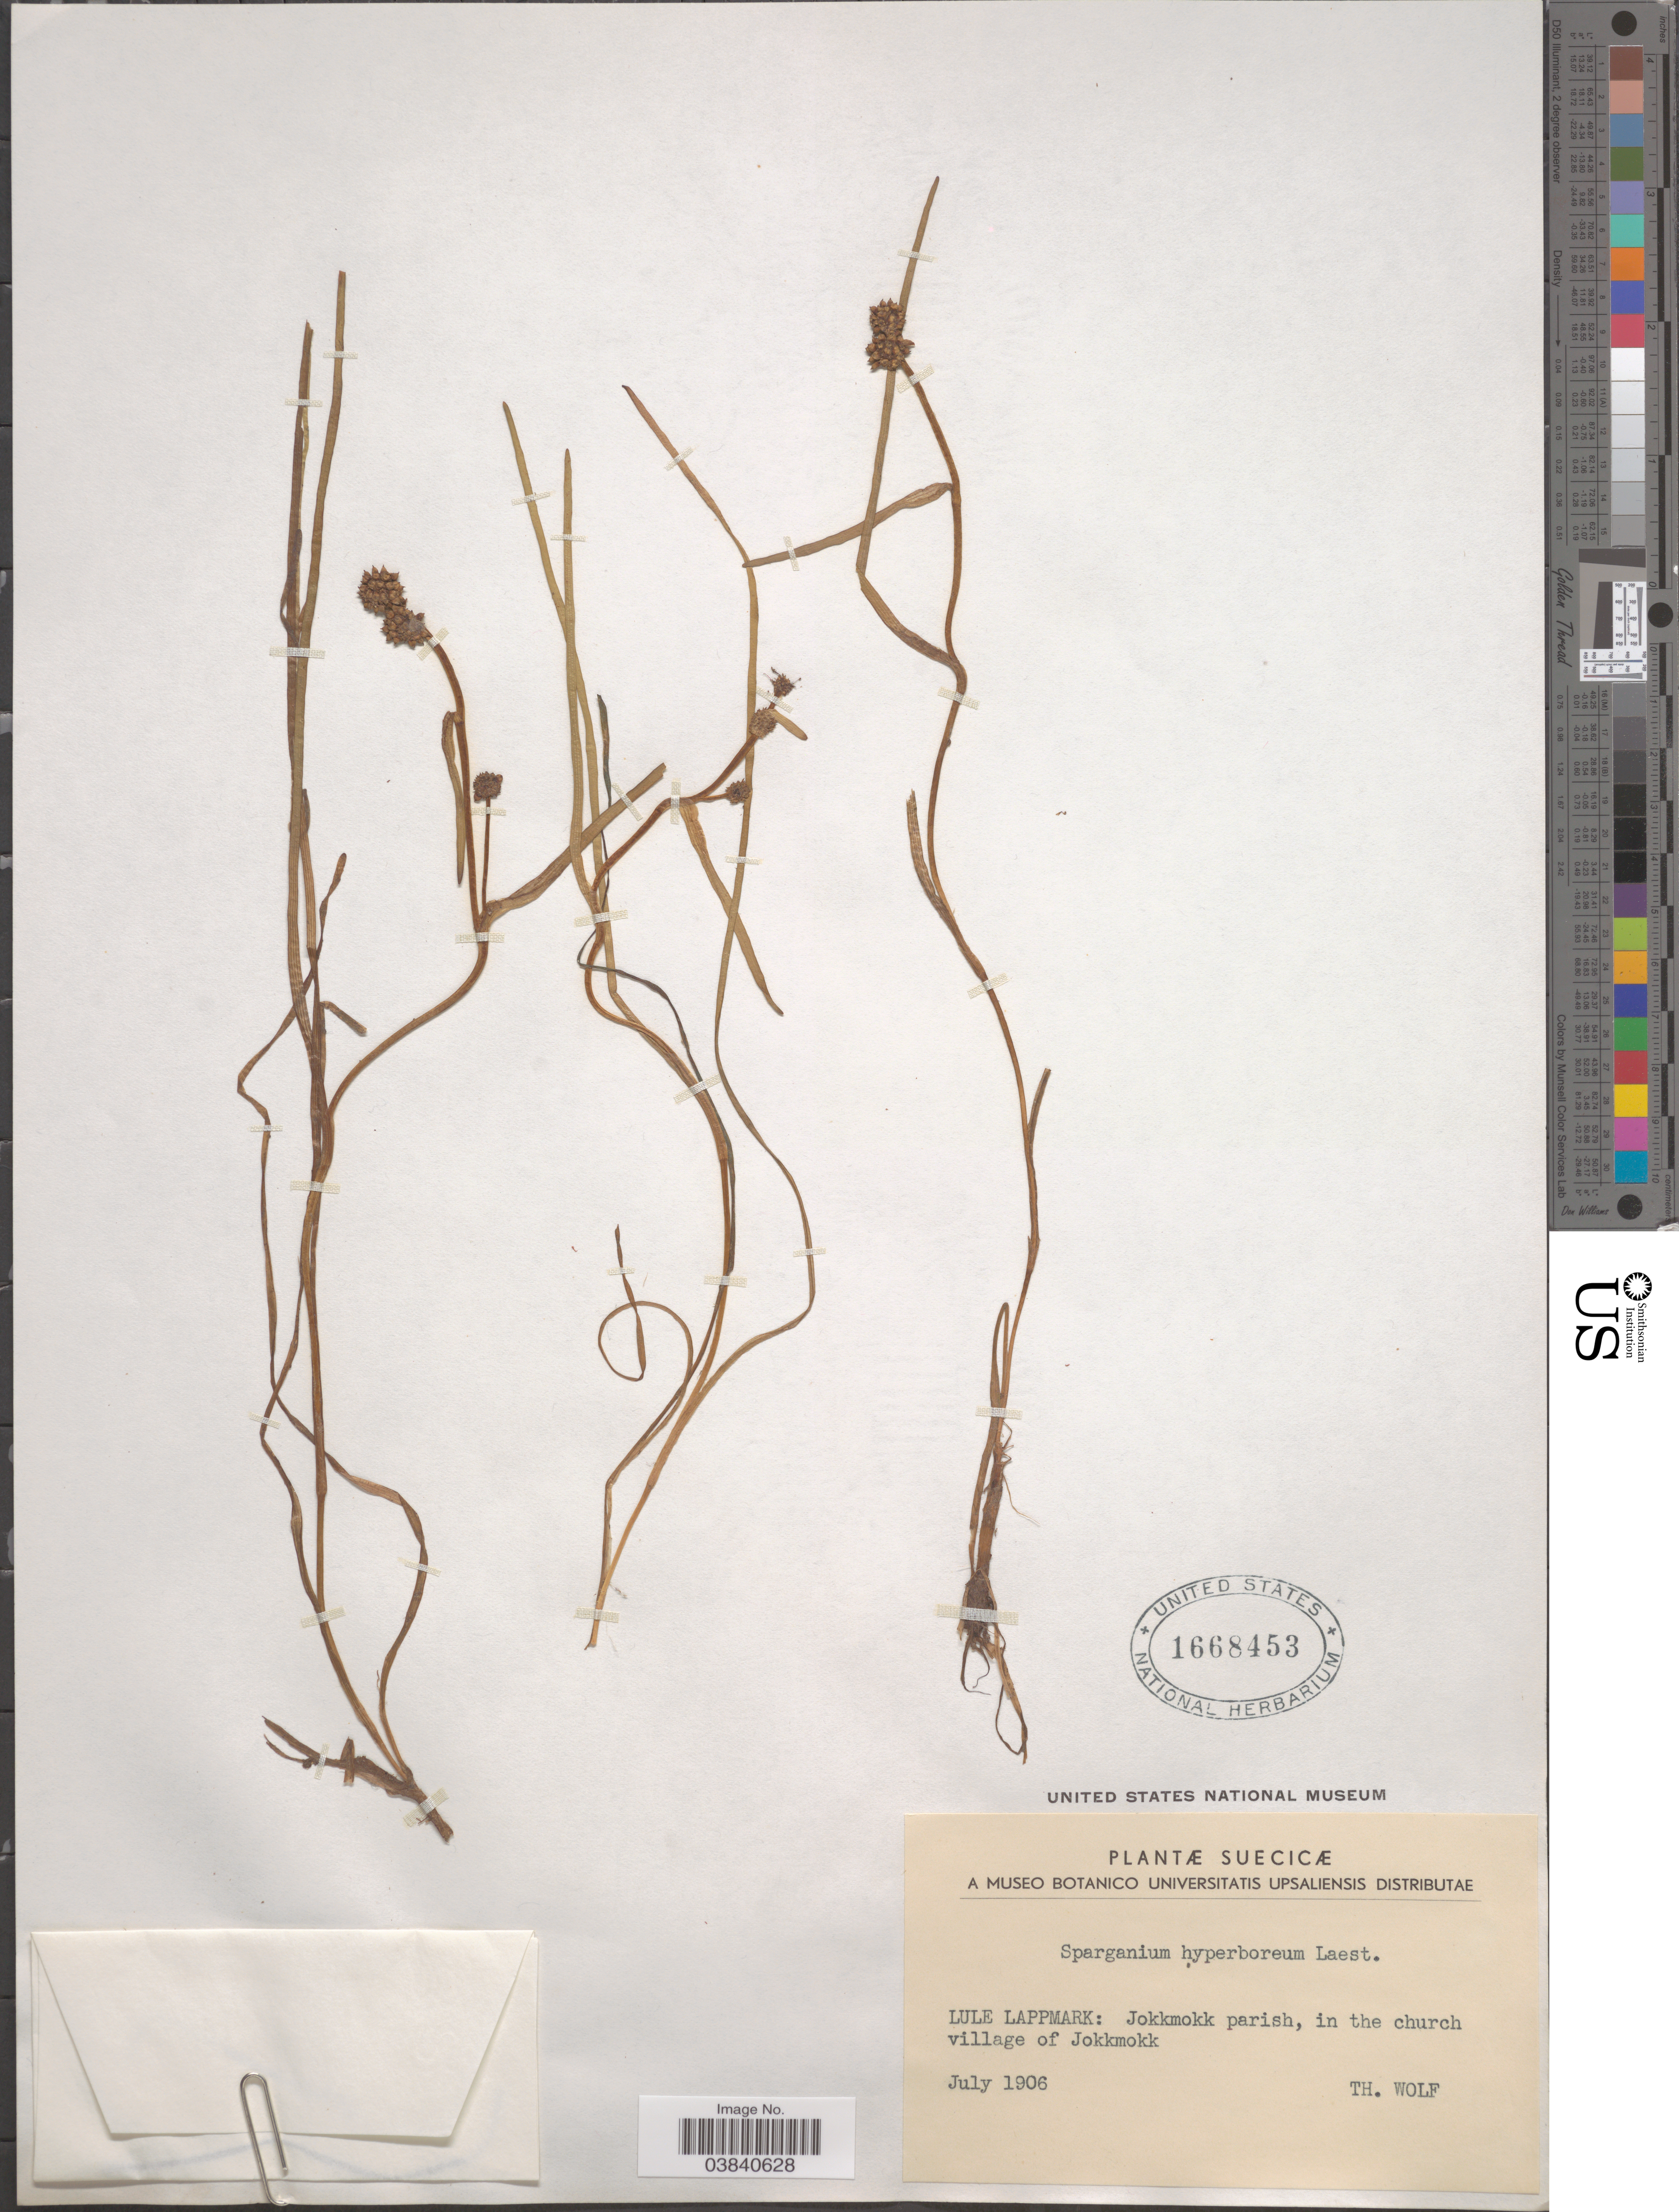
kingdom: Plantae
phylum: Tracheophyta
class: Liliopsida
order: Poales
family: Typhaceae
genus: Sparganium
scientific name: Sparganium hyperboreum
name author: Beurl. ex Laest.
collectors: T. Wolf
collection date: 1906-07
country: Sweden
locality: Suecicæ. Lule Lappmark: Jokkmokk parish, in the church village of Jokkmokk.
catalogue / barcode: US 1668453